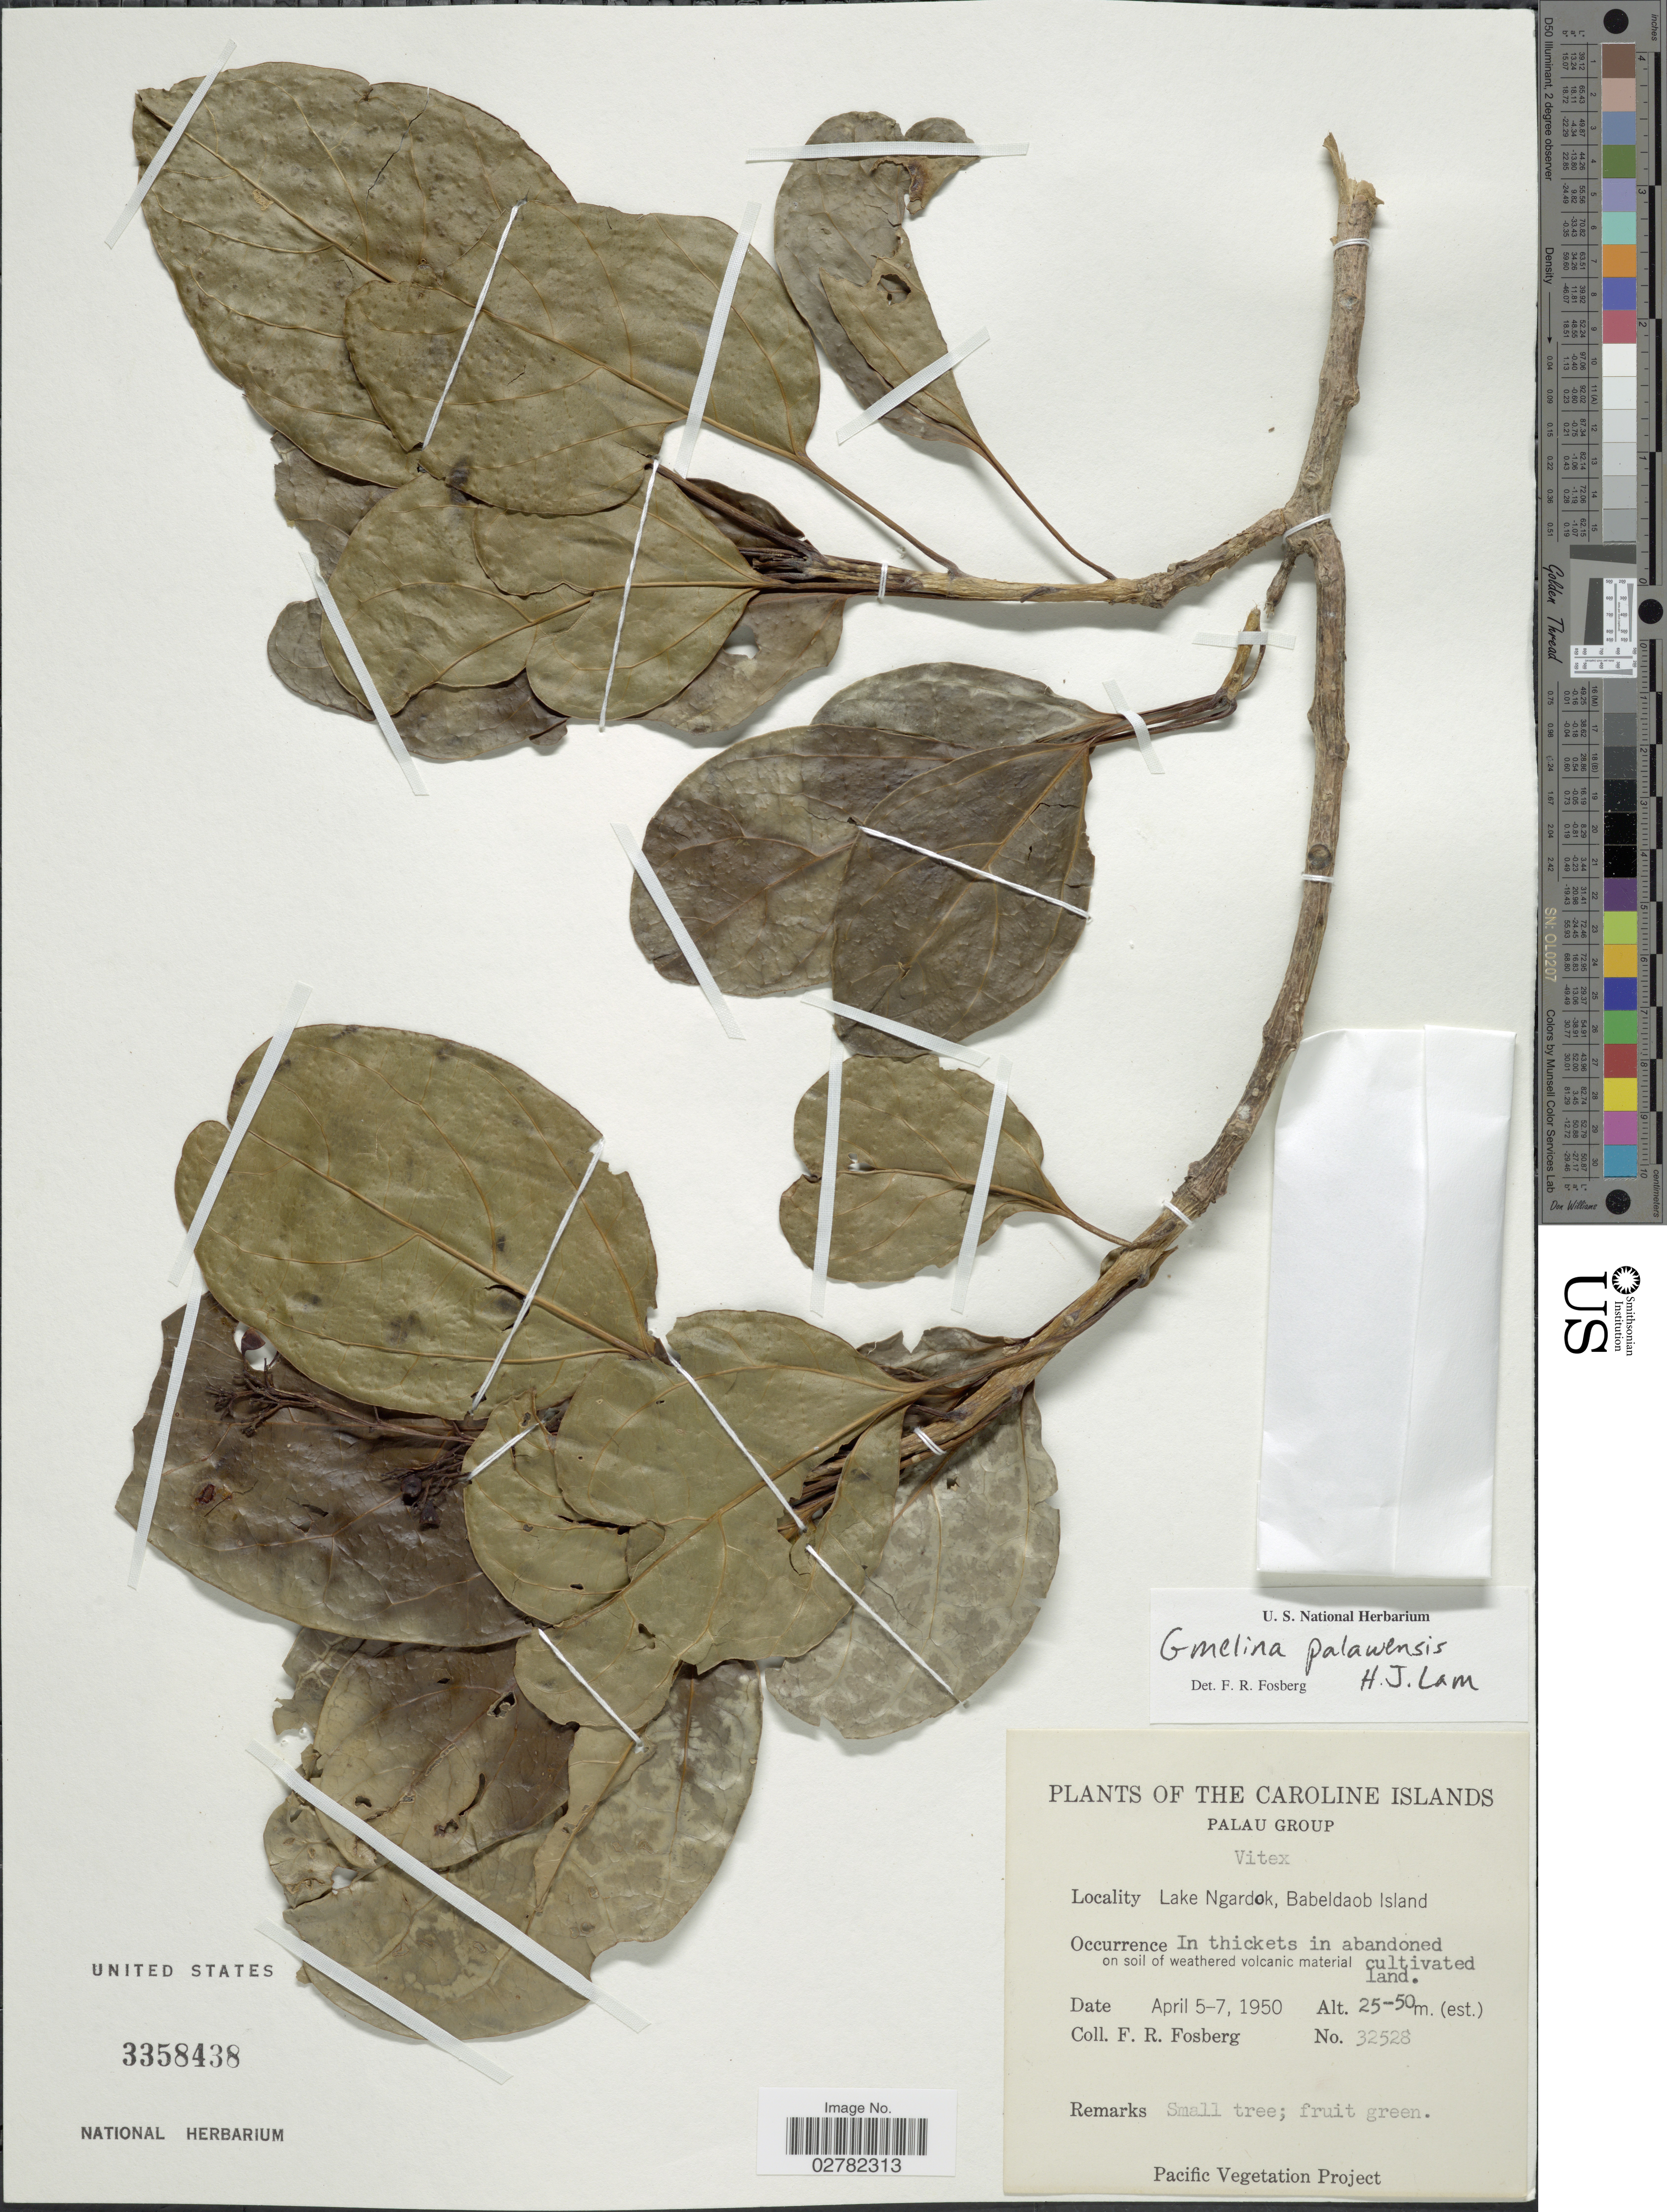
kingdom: Plantae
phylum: Tracheophyta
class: Magnoliopsida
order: Lamiales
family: Lamiaceae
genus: Gmelina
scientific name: Gmelina palawensis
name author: H.J. Lam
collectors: F. R. Fosberg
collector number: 32528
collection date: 1950-04-05/1950-04-07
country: Palau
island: Babeldaob [Babelthuap]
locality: Lake Ngardok, Babeldaob Island.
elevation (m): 25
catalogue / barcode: US 3358438